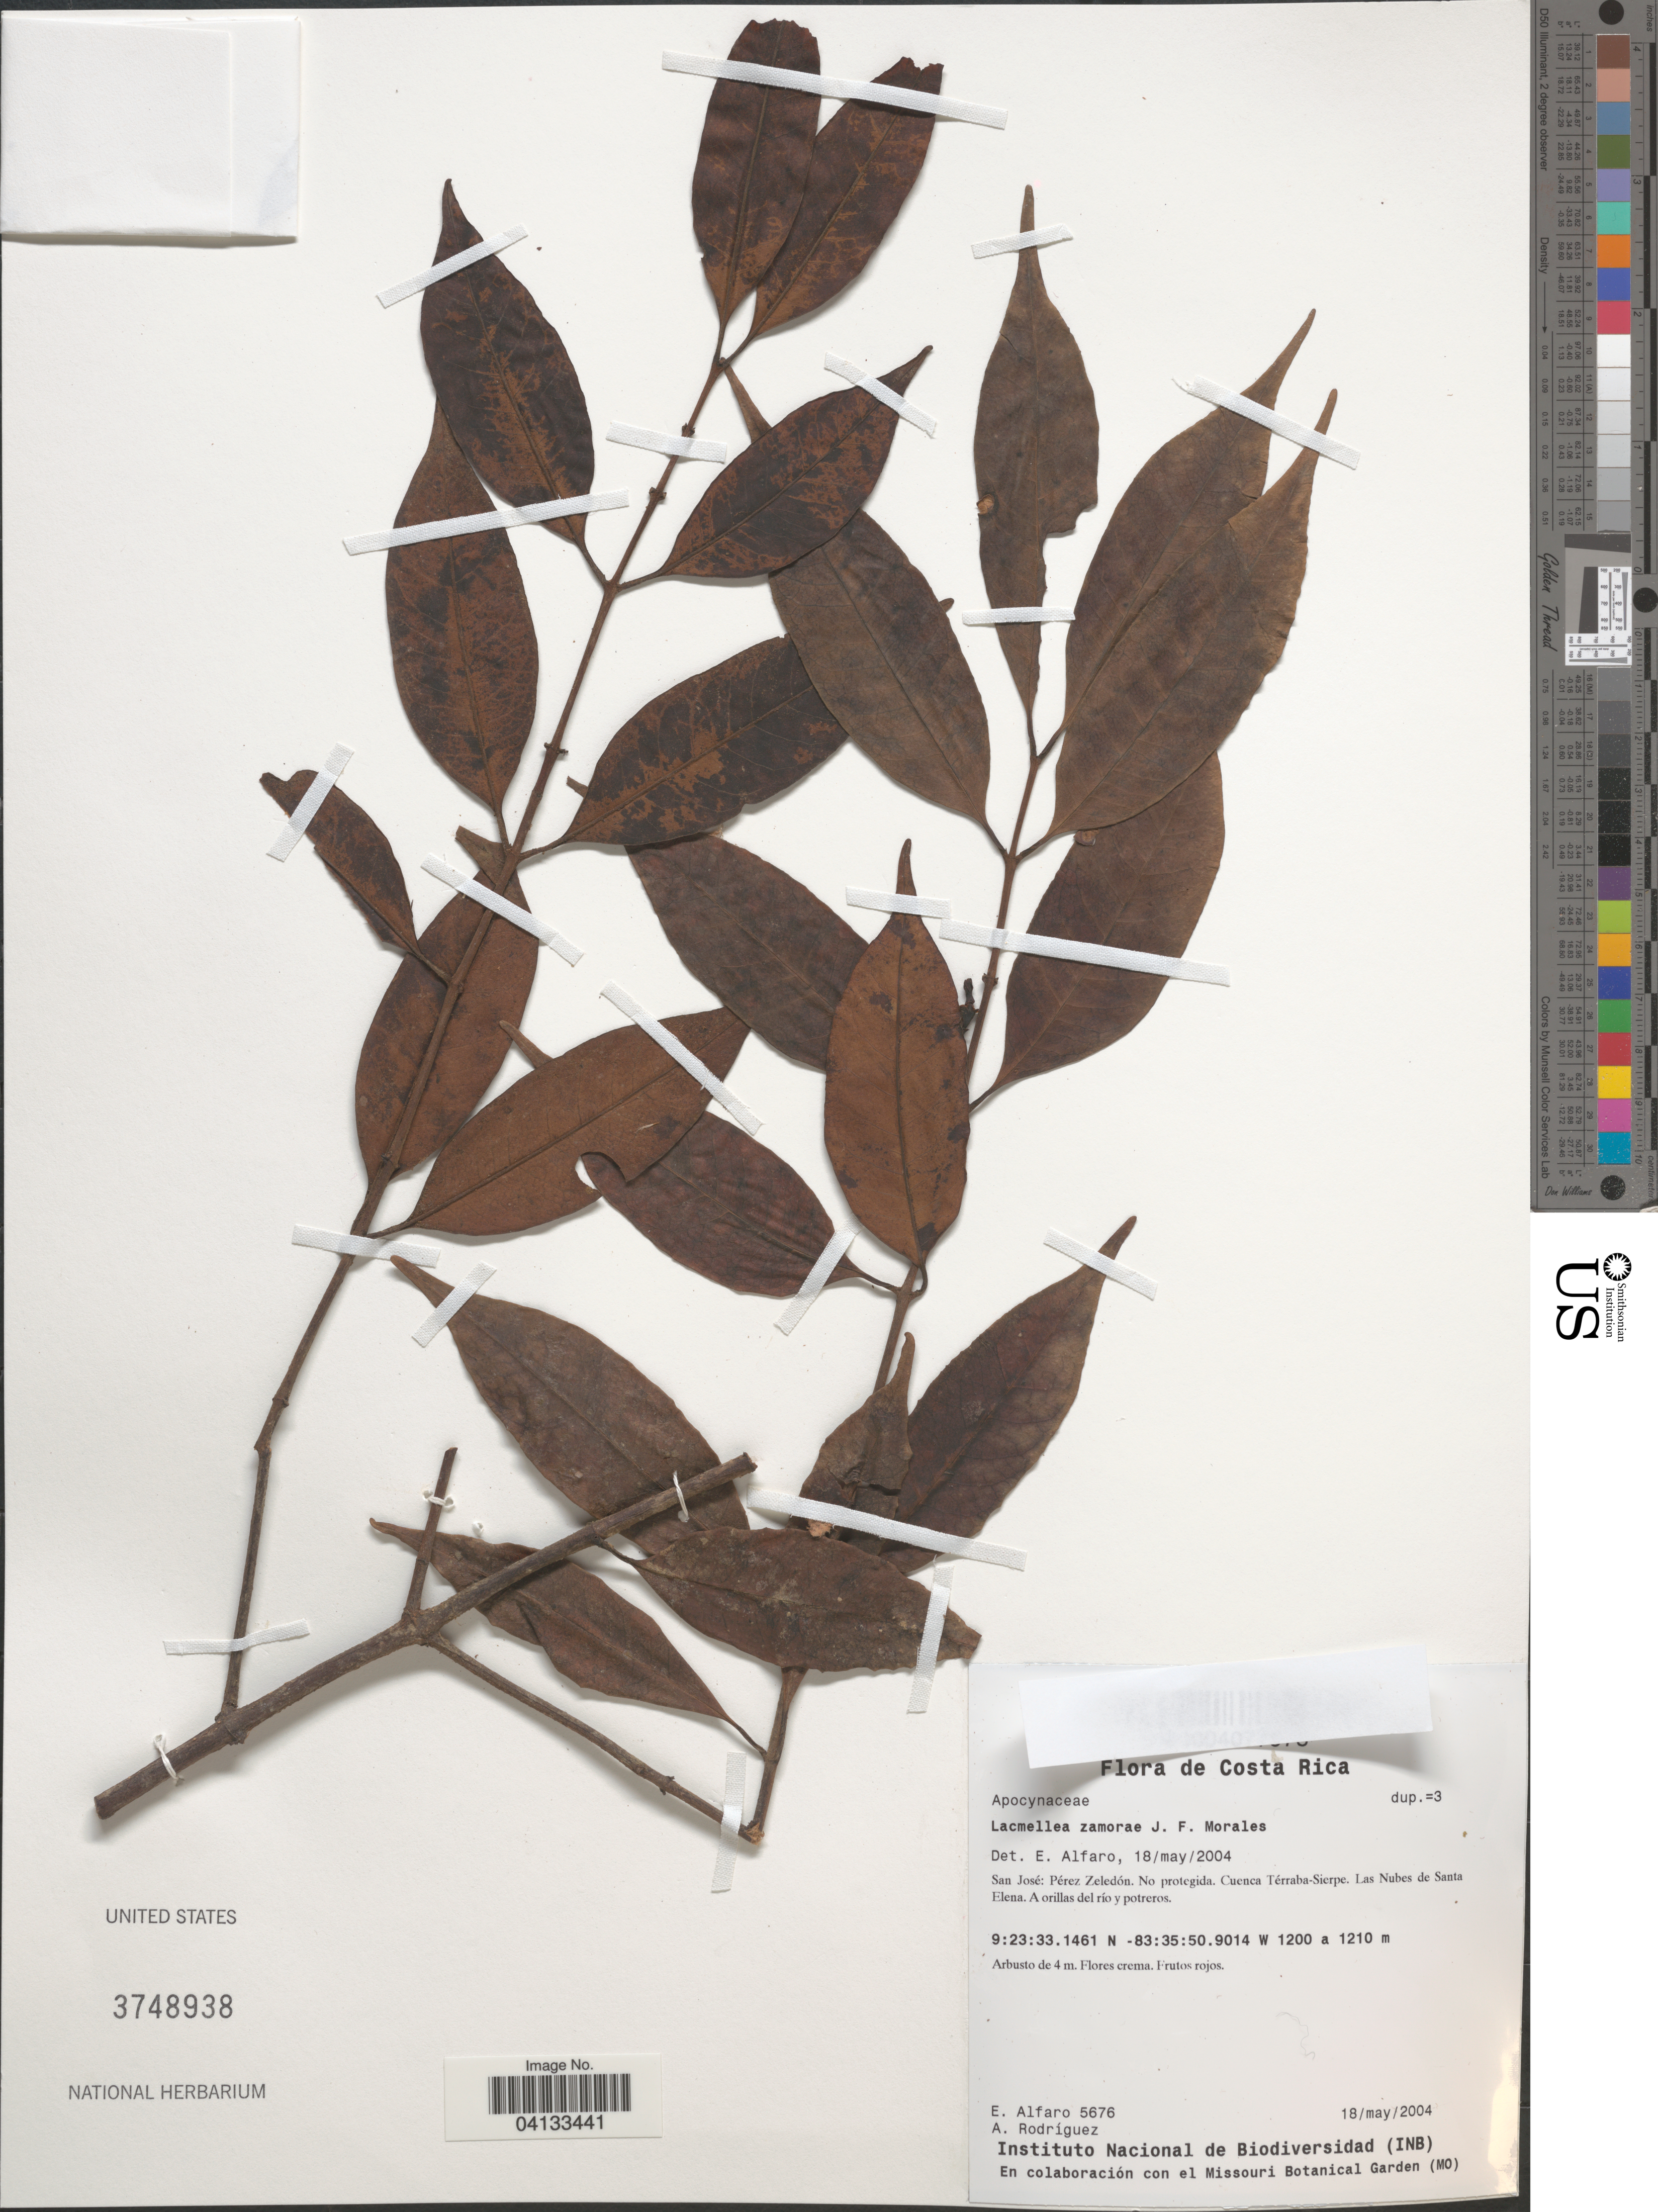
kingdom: Plantae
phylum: Tracheophyta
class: Magnoliopsida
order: Gentianales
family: Apocynaceae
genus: Lacmellea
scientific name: Lacmellea zamorae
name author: J.F. Morales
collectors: E. Alfaro & A. Rodríguez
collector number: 5676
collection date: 2004-05-18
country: Costa Rica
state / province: San José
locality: Pérez Zeledón. No protegida. Cuenca Térraba-Sierpe. Las Nubes de Santa Elena. A orillas del río y potreros.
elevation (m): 1200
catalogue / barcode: US 3748938